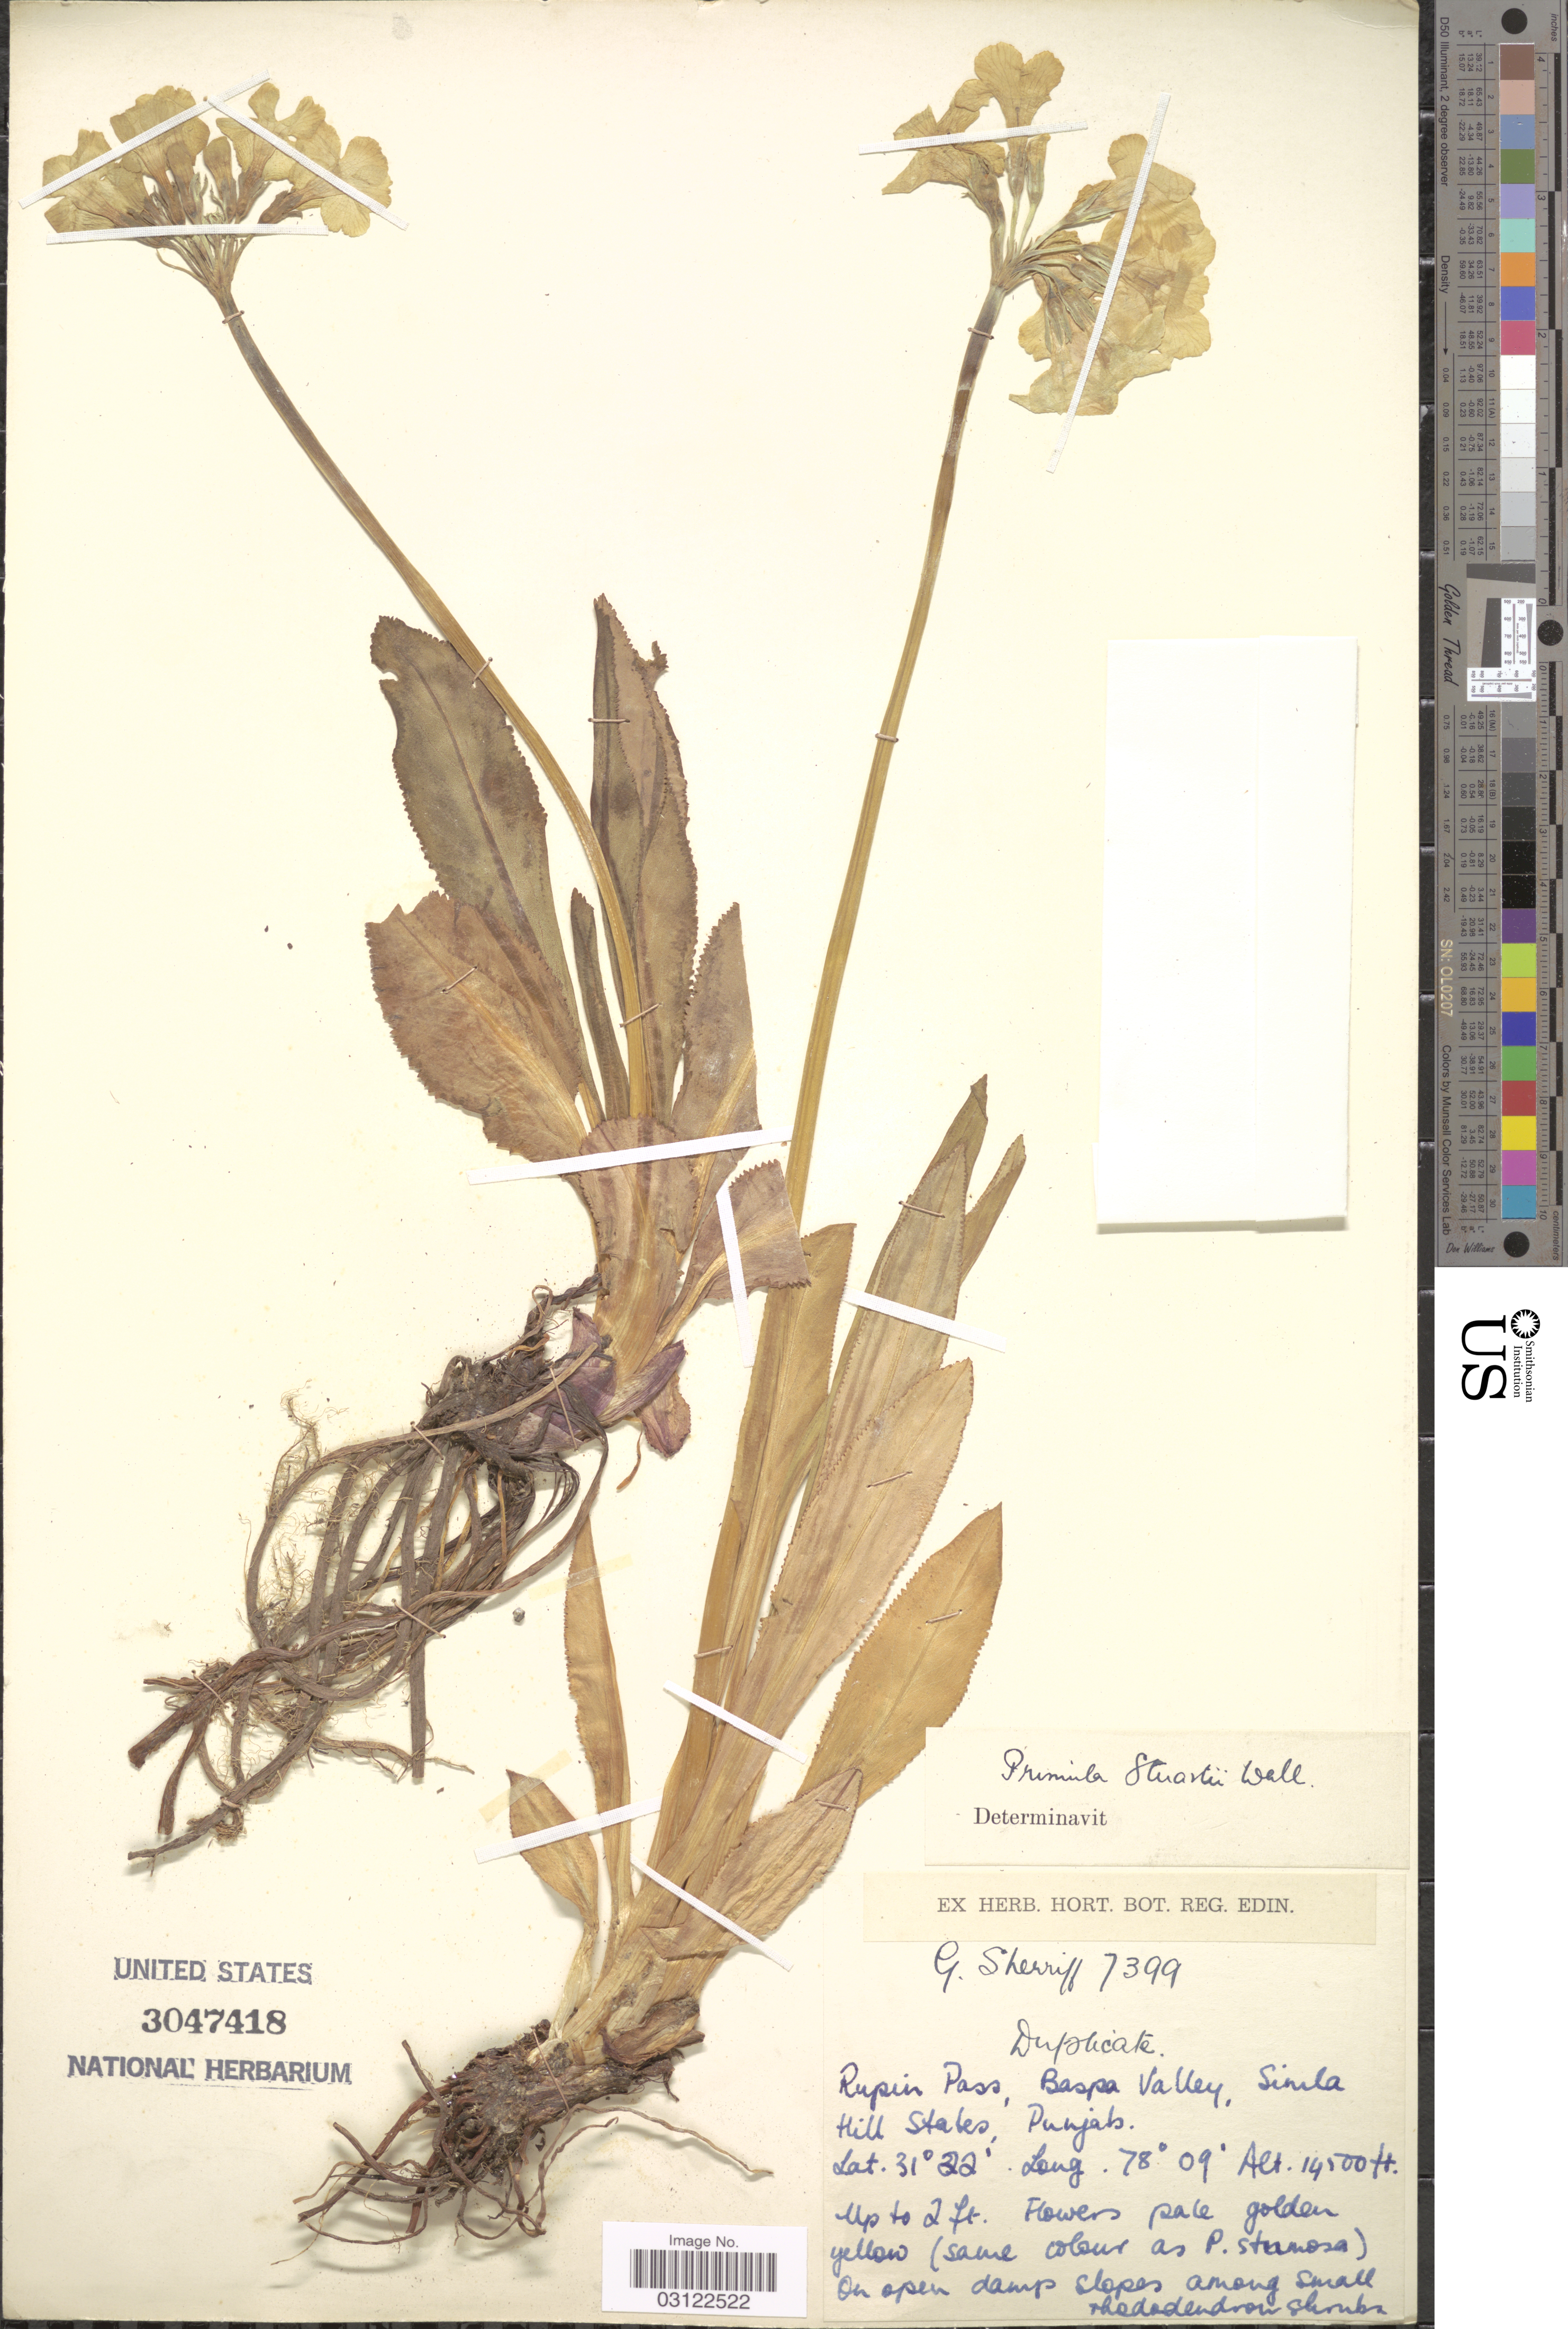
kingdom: Plantae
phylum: Tracheophyta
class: Magnoliopsida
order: Ericales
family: Primulaceae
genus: Primula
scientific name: Primula stuartii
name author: Wall.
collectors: G. Sherriff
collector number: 7399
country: India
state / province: Himachal Pradesh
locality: Rupin Pass, Baspa Valley, Simla Hill States.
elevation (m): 4420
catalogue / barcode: US 3047418